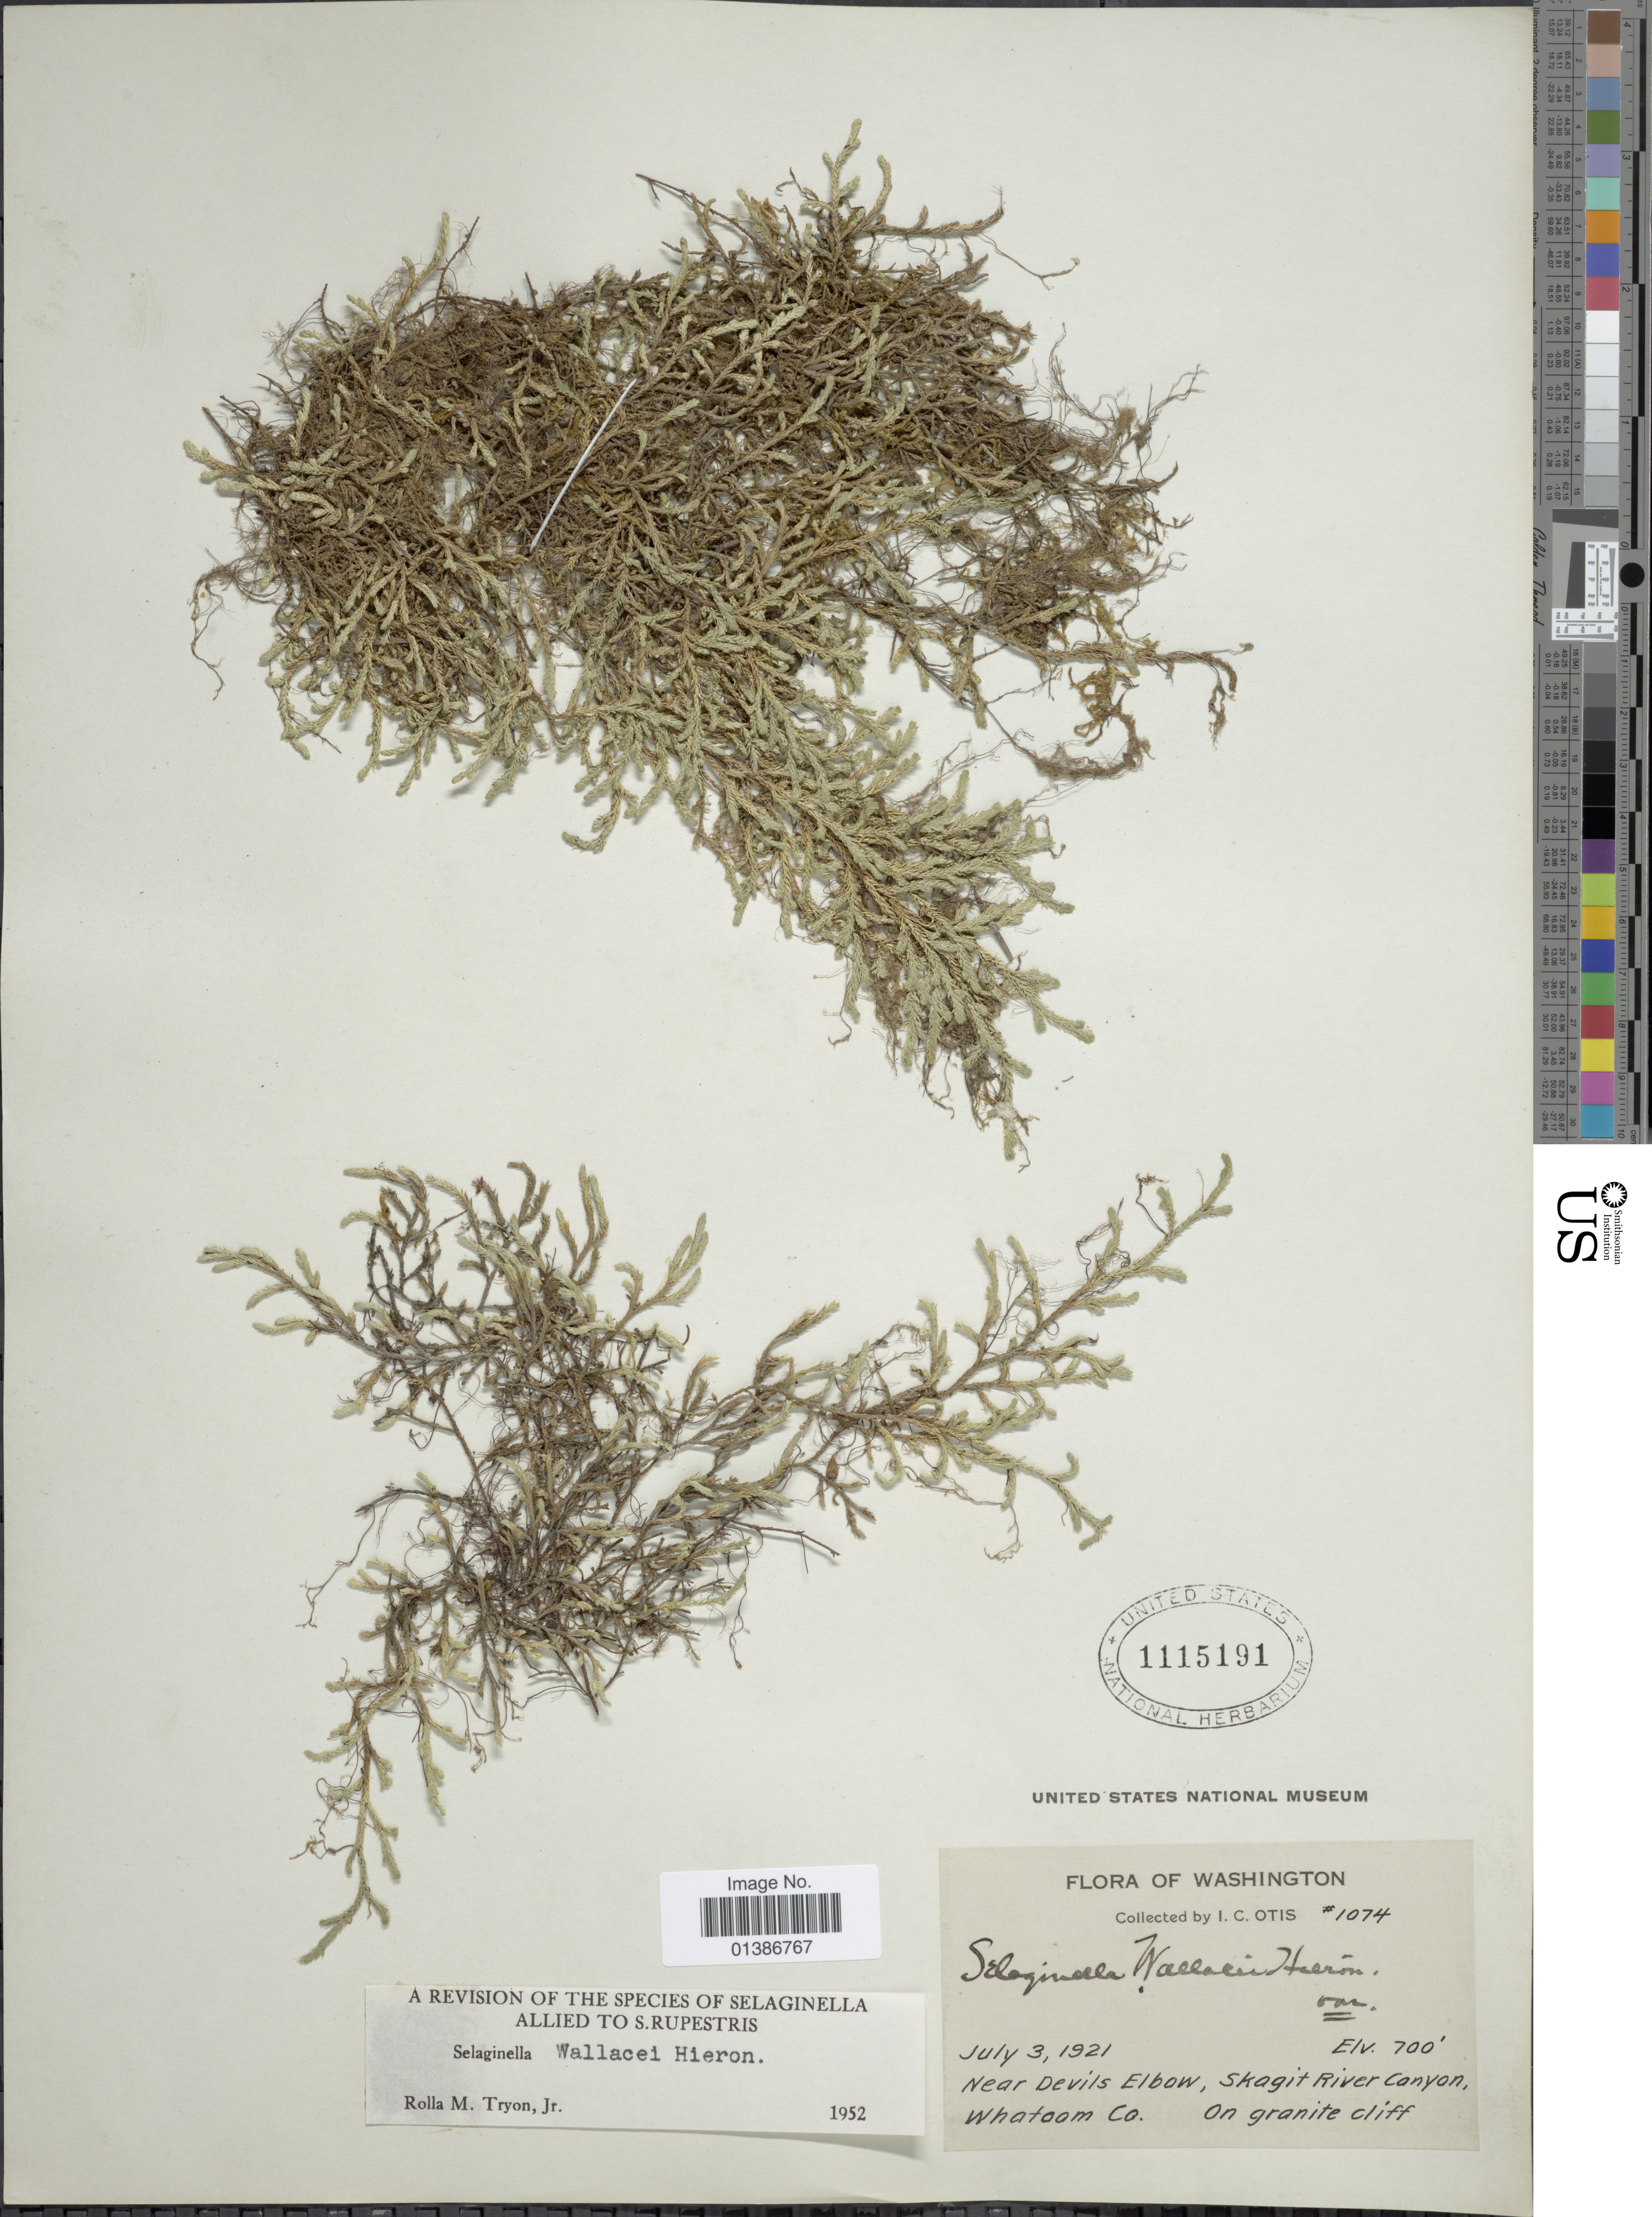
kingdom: Plantae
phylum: Tracheophyta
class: Lycopodiopsida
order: Selaginellales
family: Selaginellaceae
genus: Selaginella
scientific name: Selaginella wallacei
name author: Hieron.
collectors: I. C. Otis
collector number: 1074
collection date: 1921-07-03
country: United States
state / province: Washington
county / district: Whatcom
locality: Near Devil's Elbow, Skagit River Canyon, Whatoom Co.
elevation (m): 213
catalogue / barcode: US 1115191